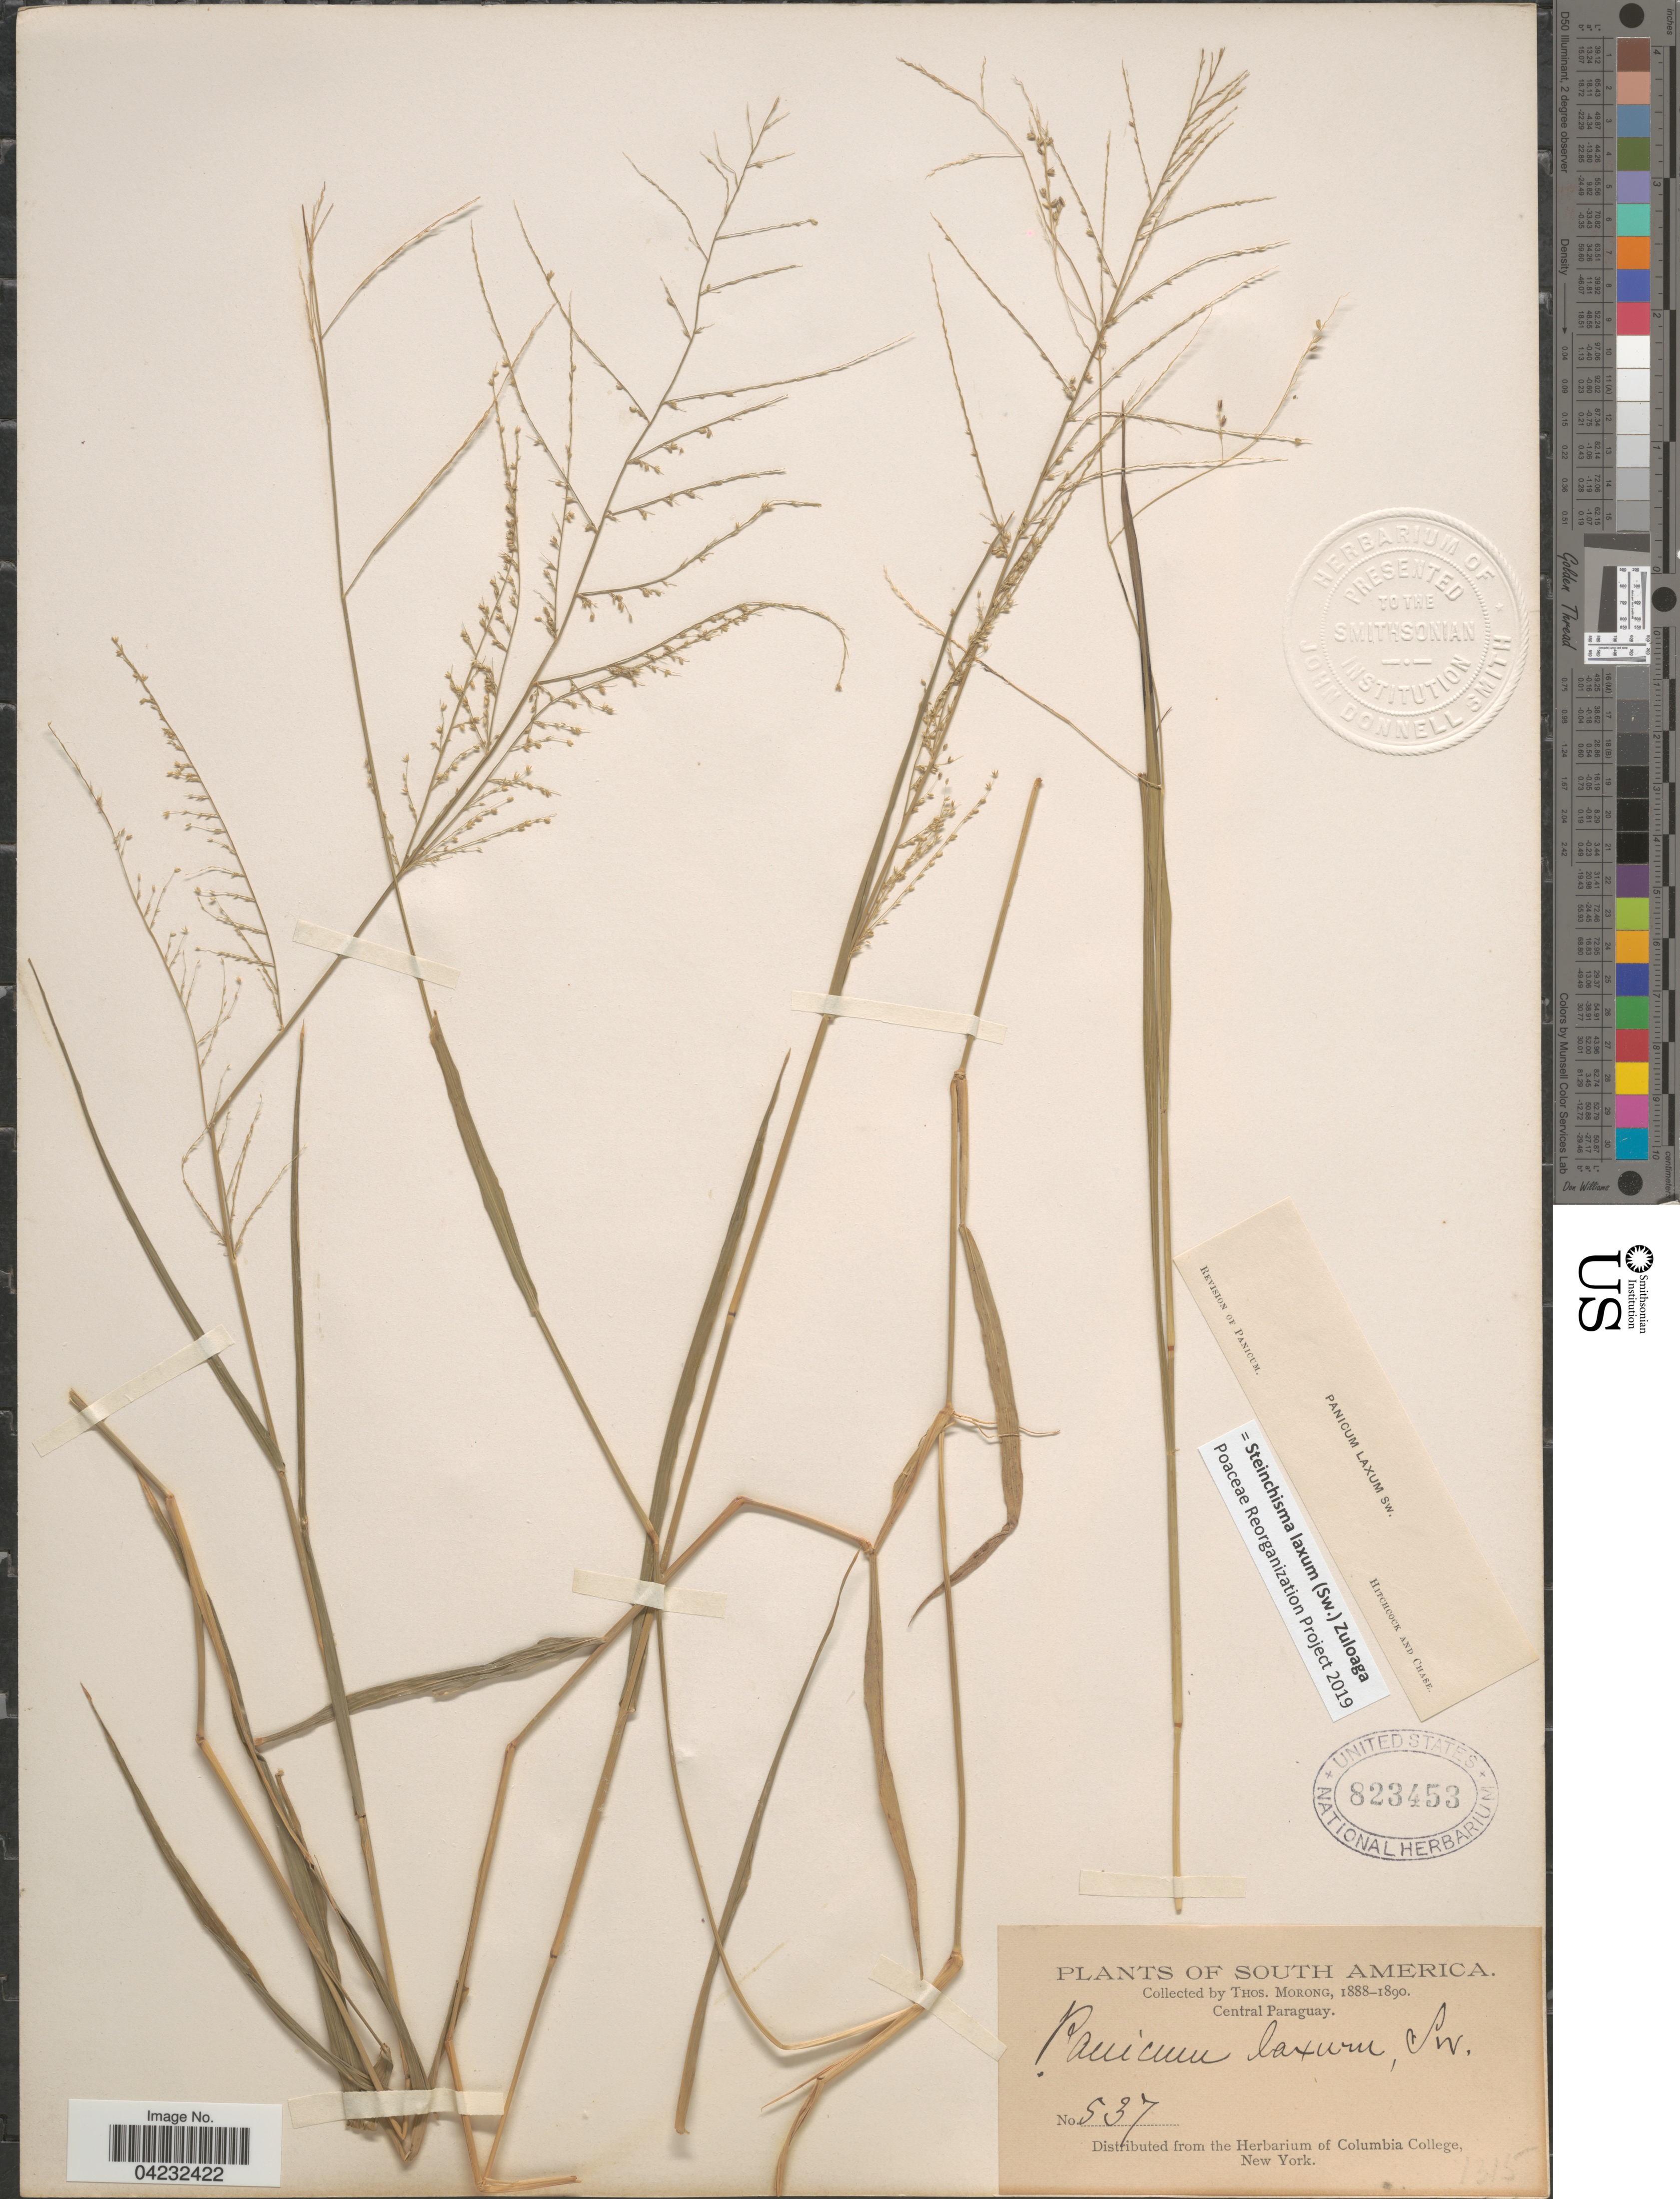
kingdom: Plantae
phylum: Tracheophyta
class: Liliopsida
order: Poales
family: Poaceae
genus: Steinchisma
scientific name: Steinchisma laxum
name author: (Sw.) Zuloaga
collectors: ex herb. T. Morong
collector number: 537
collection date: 1888/1890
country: Paraguay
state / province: Central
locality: Central Paraguay.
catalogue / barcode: US 823453